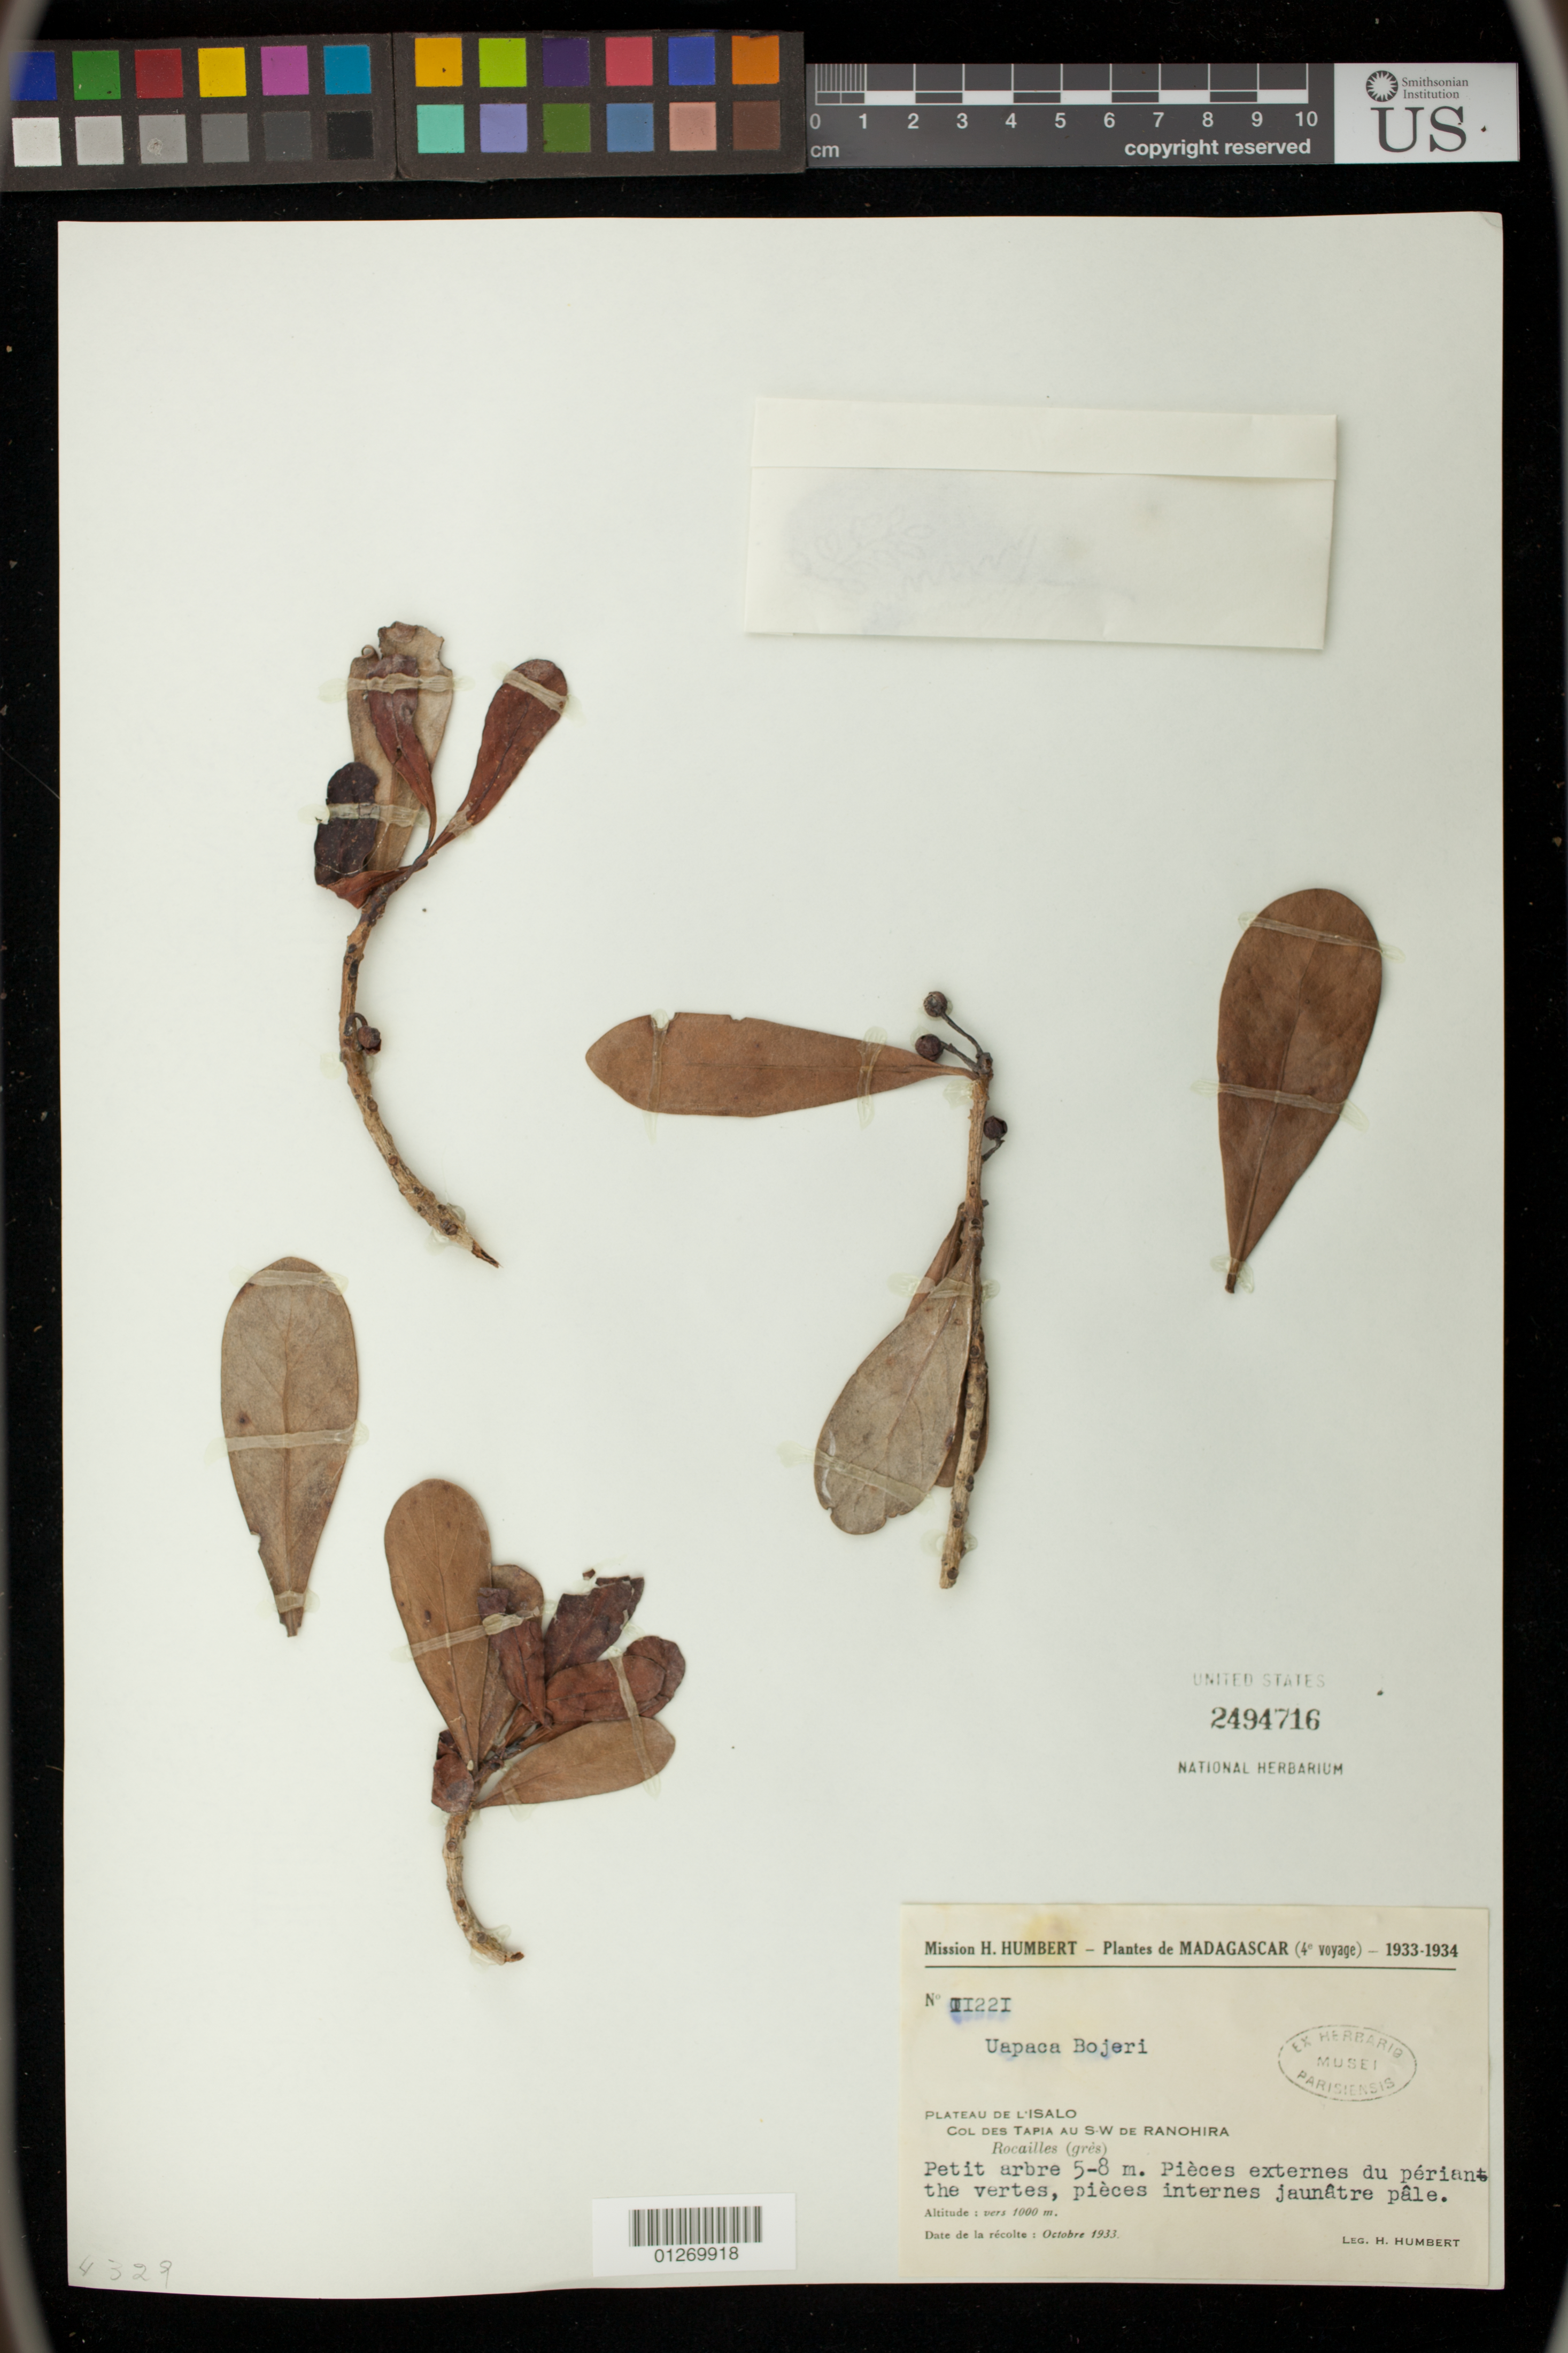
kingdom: Plantae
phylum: Tracheophyta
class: Magnoliopsida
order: Malpighiales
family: Phyllanthaceae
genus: Uapaca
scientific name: Uapaca bojeri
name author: Baill.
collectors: H. Humbert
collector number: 11221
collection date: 1933-10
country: Madagascar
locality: Plateau de L'Isalo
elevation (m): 1000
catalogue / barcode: US 2494716